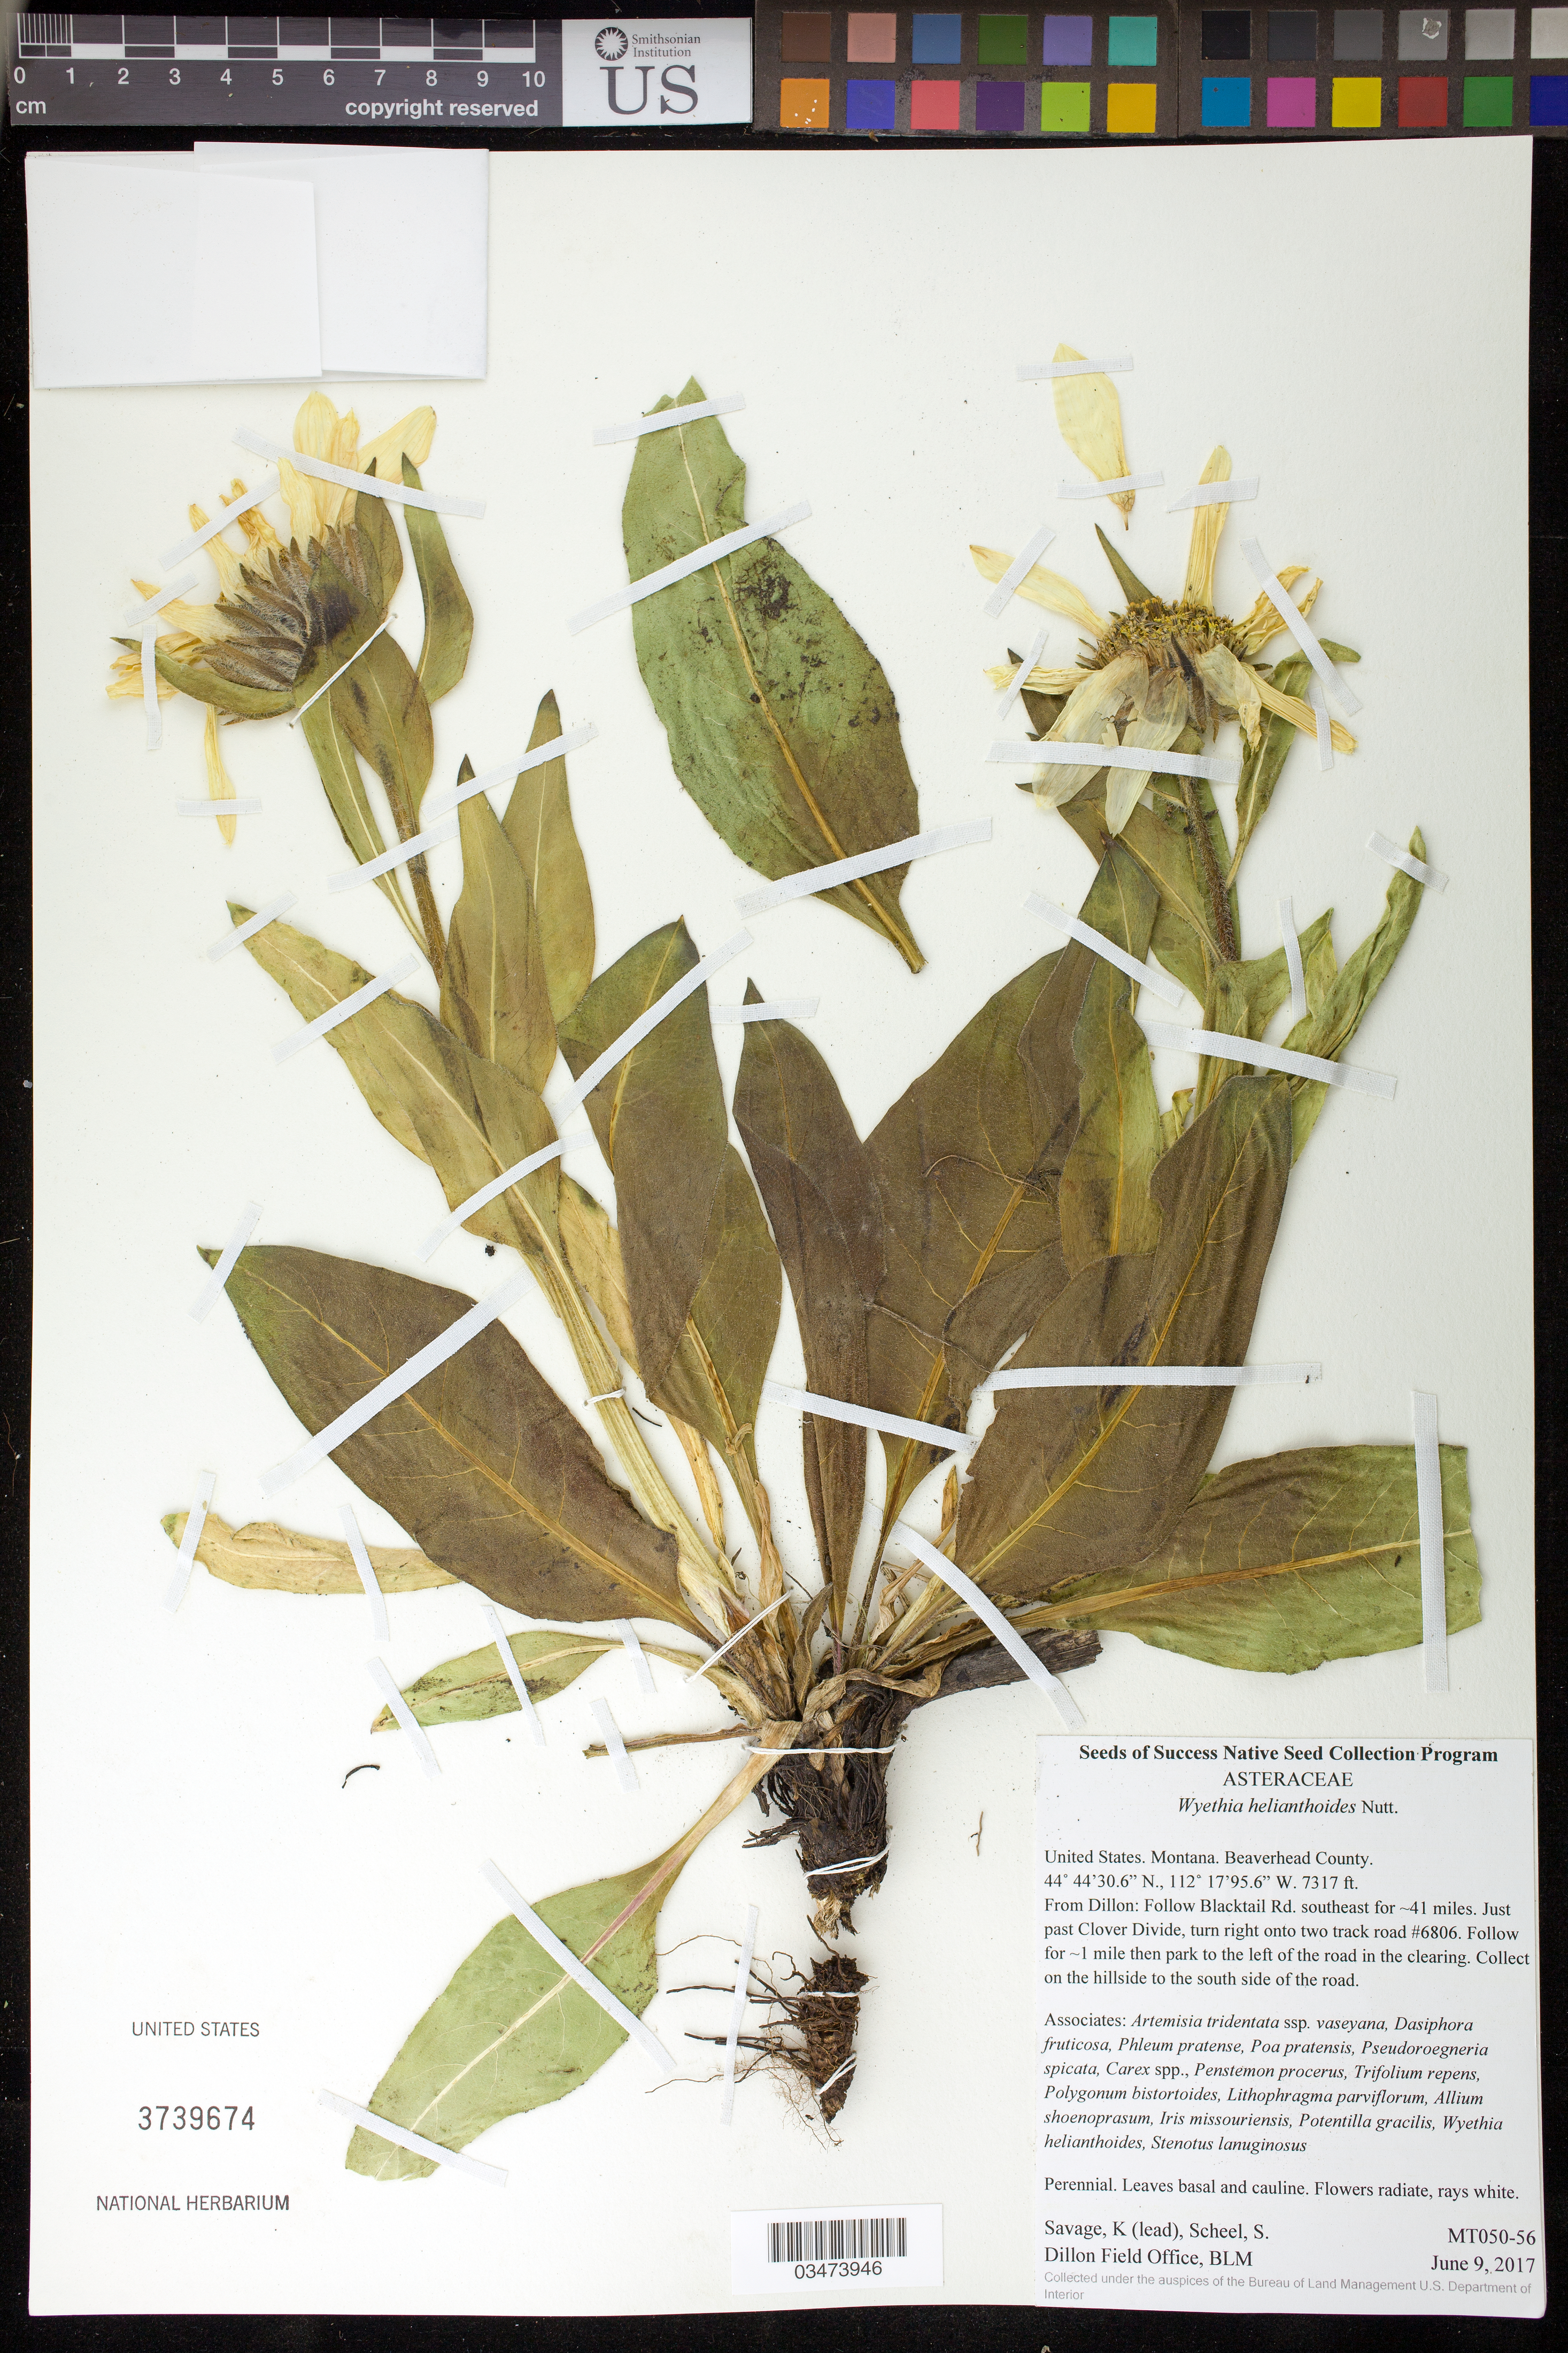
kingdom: Plantae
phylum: Tracheophyta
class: Magnoliopsida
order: Asterales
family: Asteraceae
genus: Wyethia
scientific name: Wyethia helianthoides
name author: Nutt.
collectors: K. Savage & S. Scheel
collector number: MT050-56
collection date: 2017-06-09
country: United States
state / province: Montana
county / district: Beaverhead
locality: Clover Divide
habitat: Rocky Mountain Subalpine-Montane Mesic Meadow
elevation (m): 2230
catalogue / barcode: US 3739674